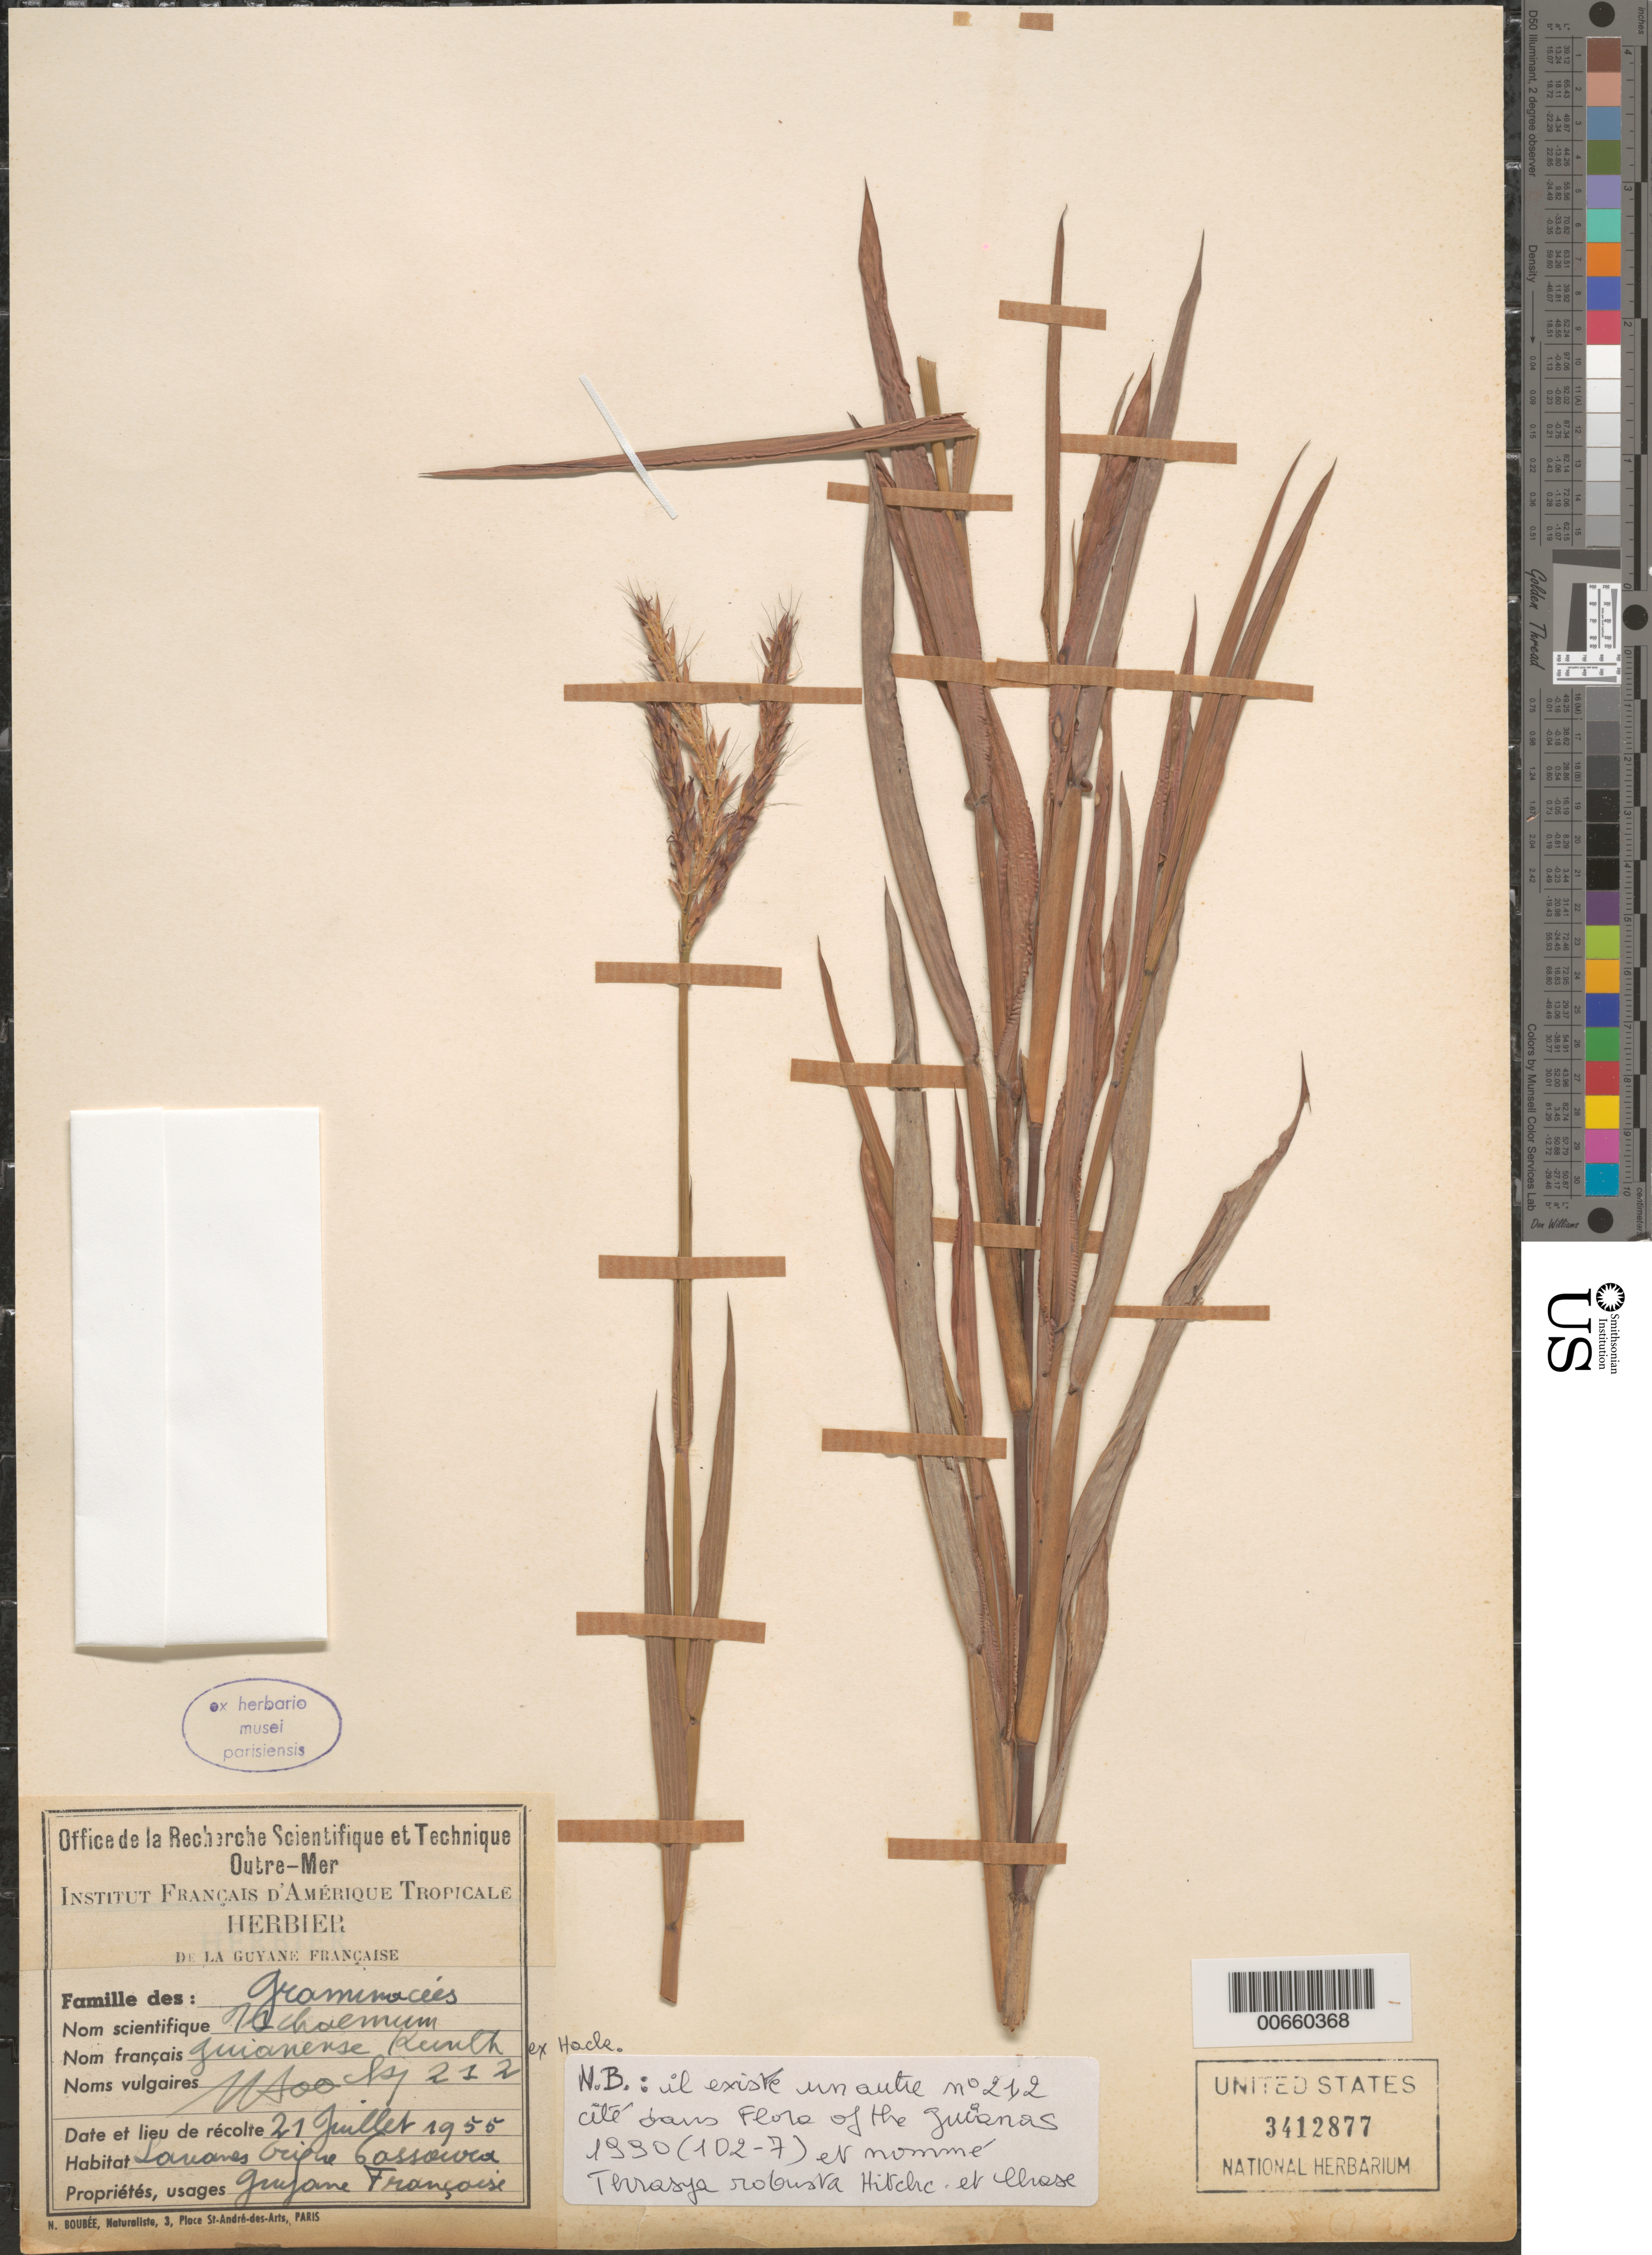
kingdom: Plantae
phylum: Tracheophyta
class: Liliopsida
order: Poales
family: Poaceae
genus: Ischaemum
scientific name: Ischaemum guianense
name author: Kunth ex Hack.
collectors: J. Hoock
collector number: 212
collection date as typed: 21-Jul-55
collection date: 1955-07-21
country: French Guiana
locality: Crique Cassoivea [?]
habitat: Savanna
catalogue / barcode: US 3412877